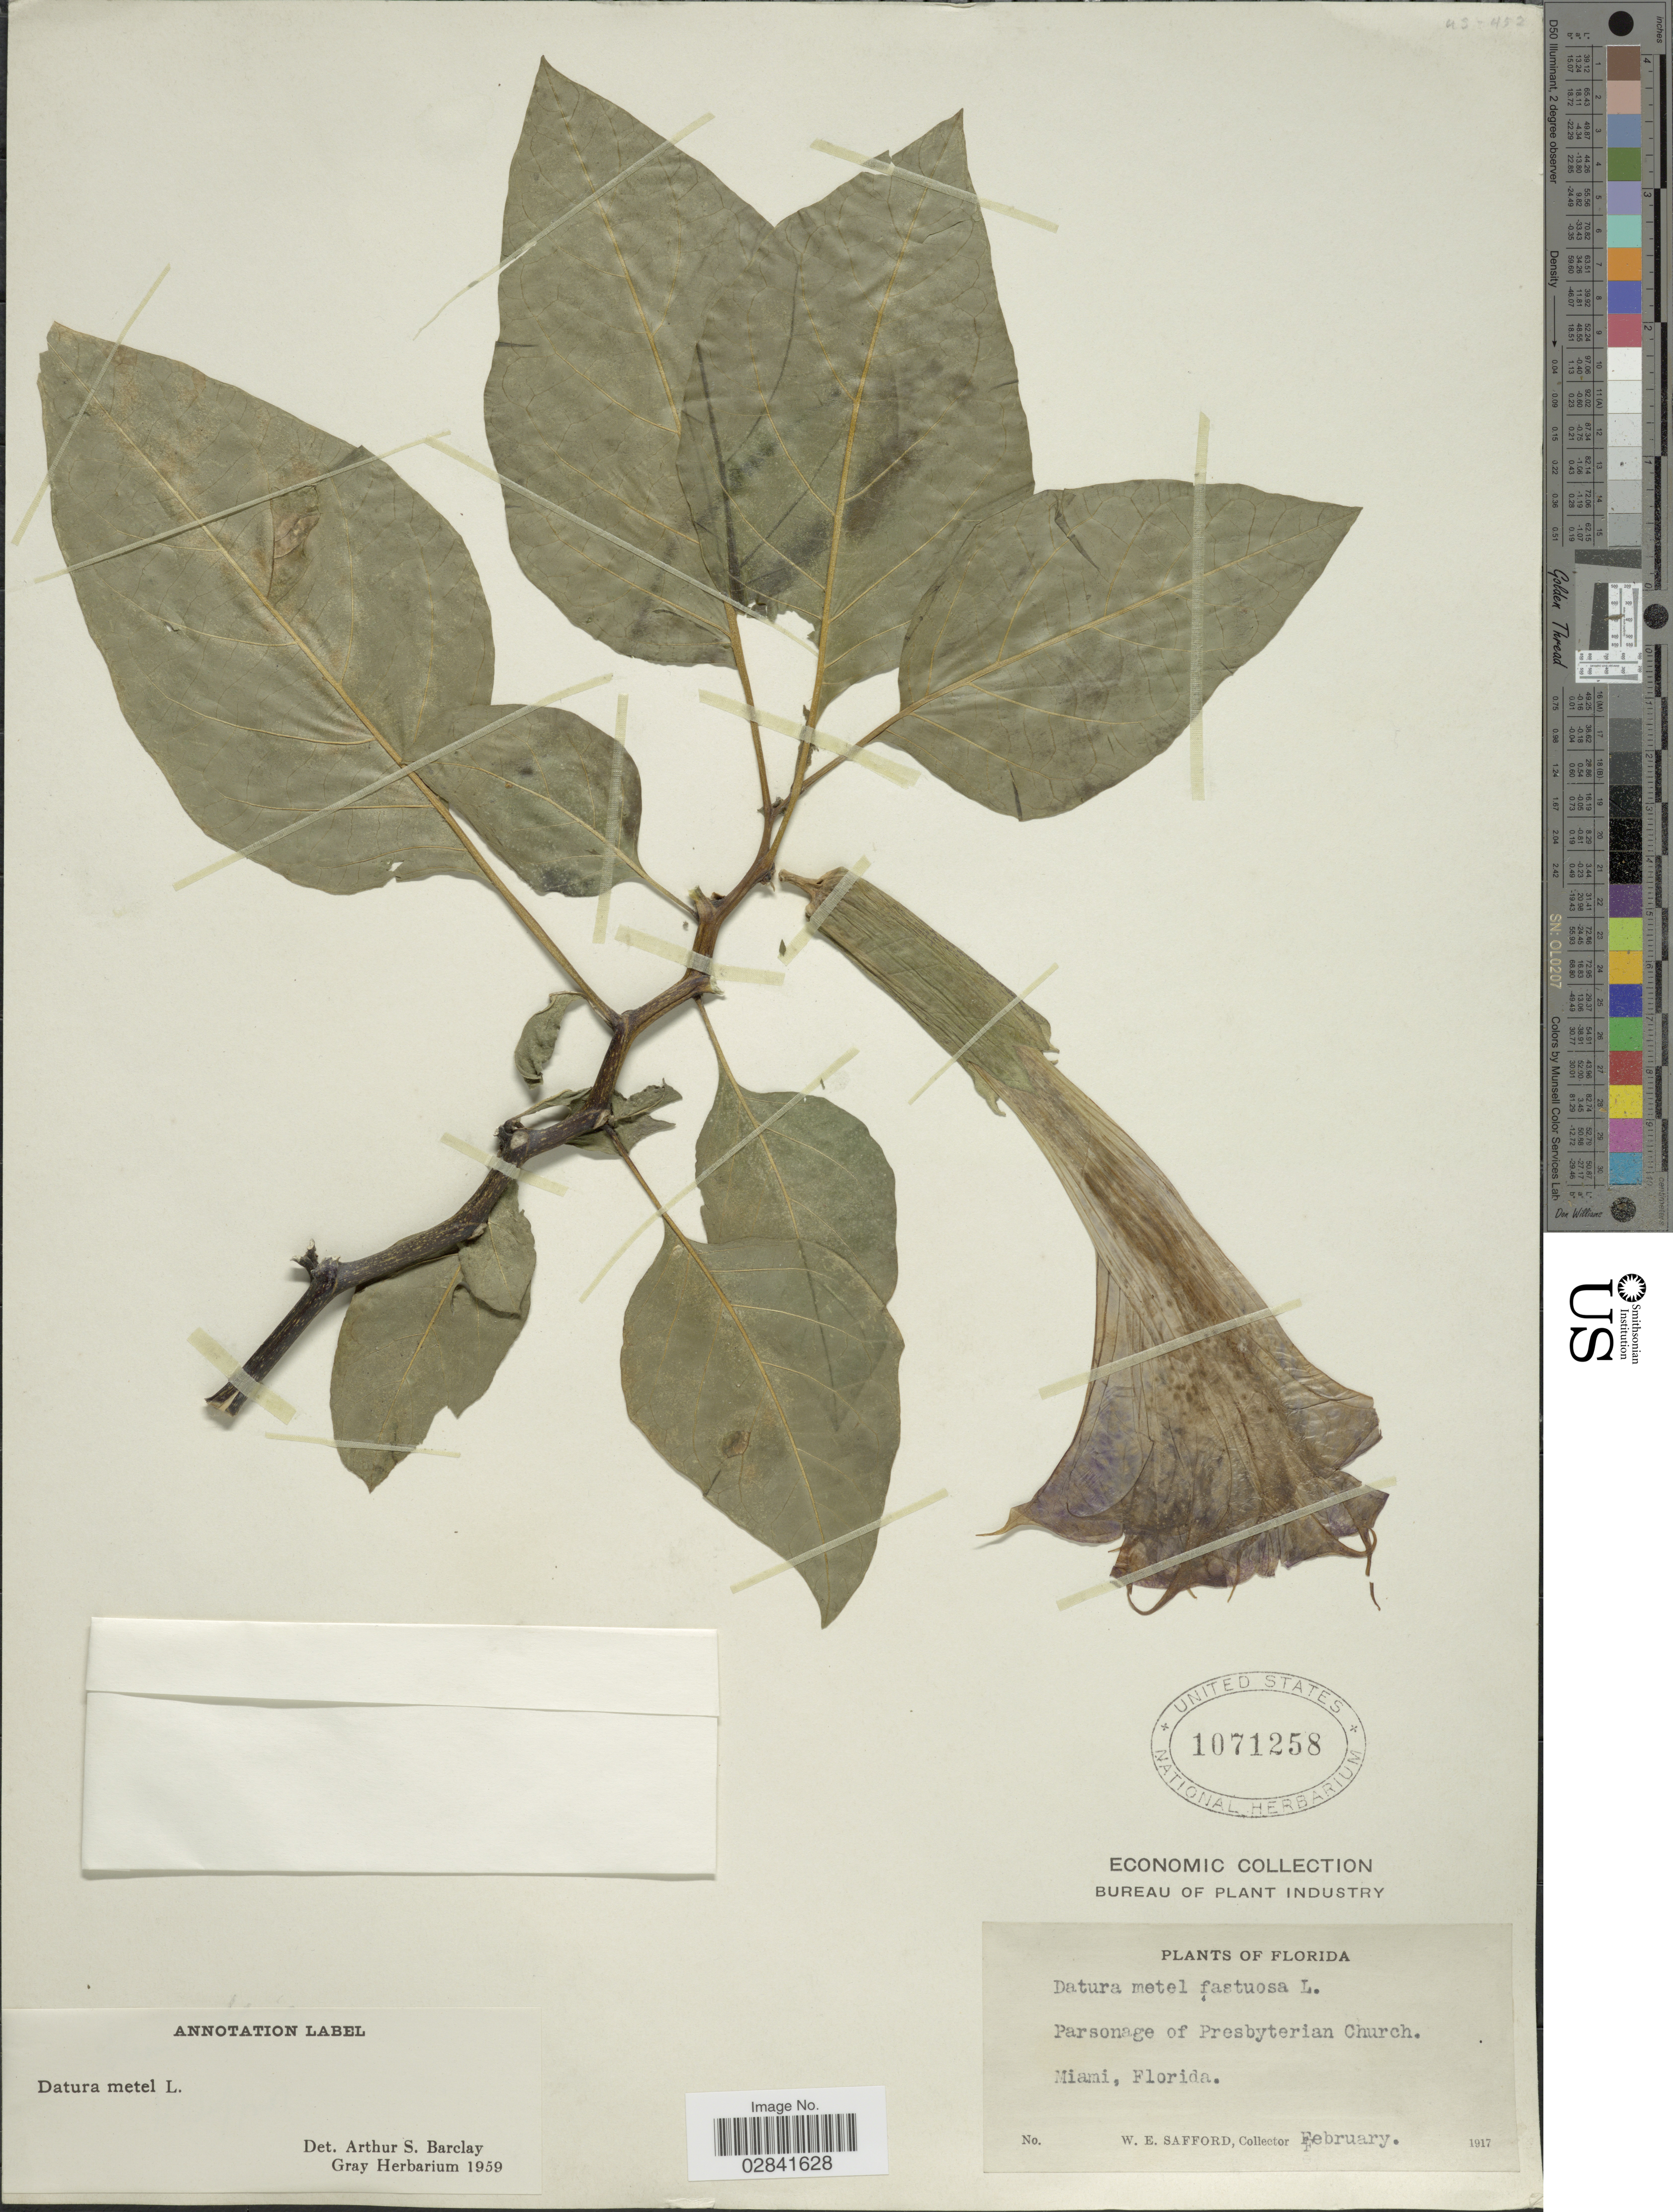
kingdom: Plantae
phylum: Tracheophyta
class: Magnoliopsida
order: Solanales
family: Solanaceae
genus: Datura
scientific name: Datura metel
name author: L.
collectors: W. E. Safford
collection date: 1917-02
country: United States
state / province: Florida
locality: Parsonage of Presbyterian Church. Miami.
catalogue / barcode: US 1071258